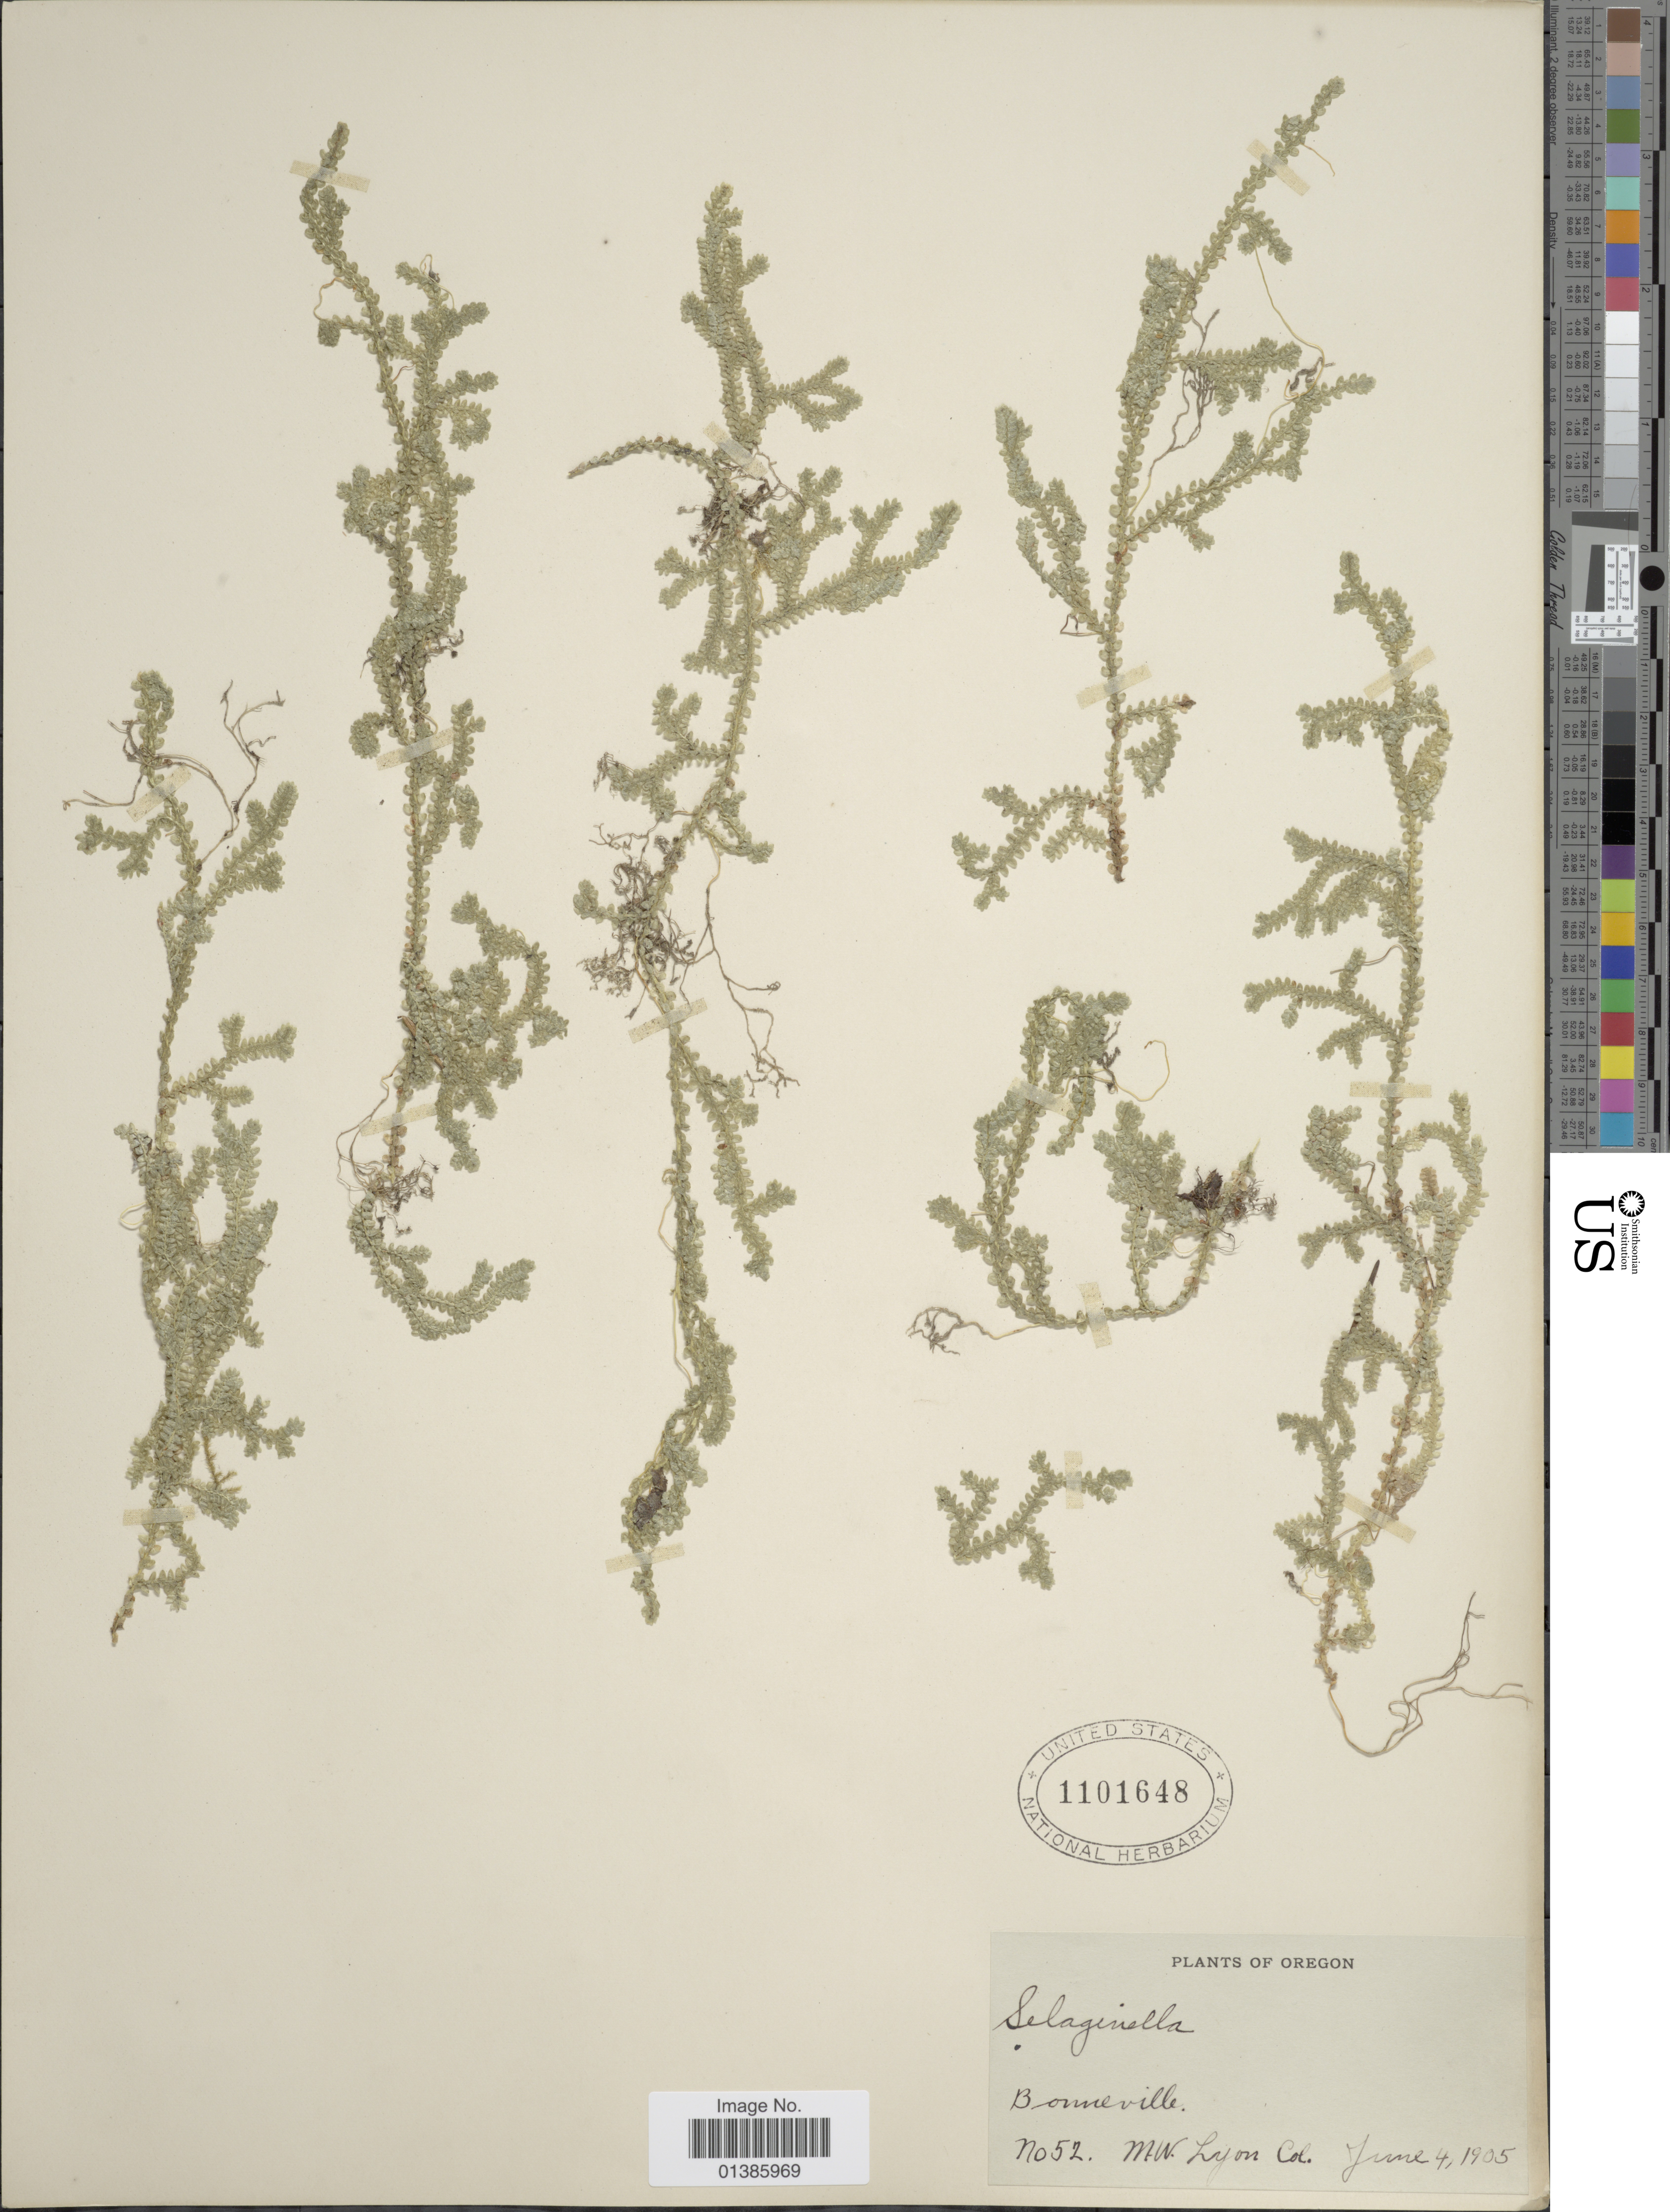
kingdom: Plantae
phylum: Tracheophyta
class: Lycopodiopsida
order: Selaginellales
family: Selaginellaceae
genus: Selaginella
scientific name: Selaginella douglasii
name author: (Hook. & Grev.) Spring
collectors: M. W. Lyon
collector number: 52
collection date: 1905-06-04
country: United States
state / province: Oregon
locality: Bonneville.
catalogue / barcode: US 1101648